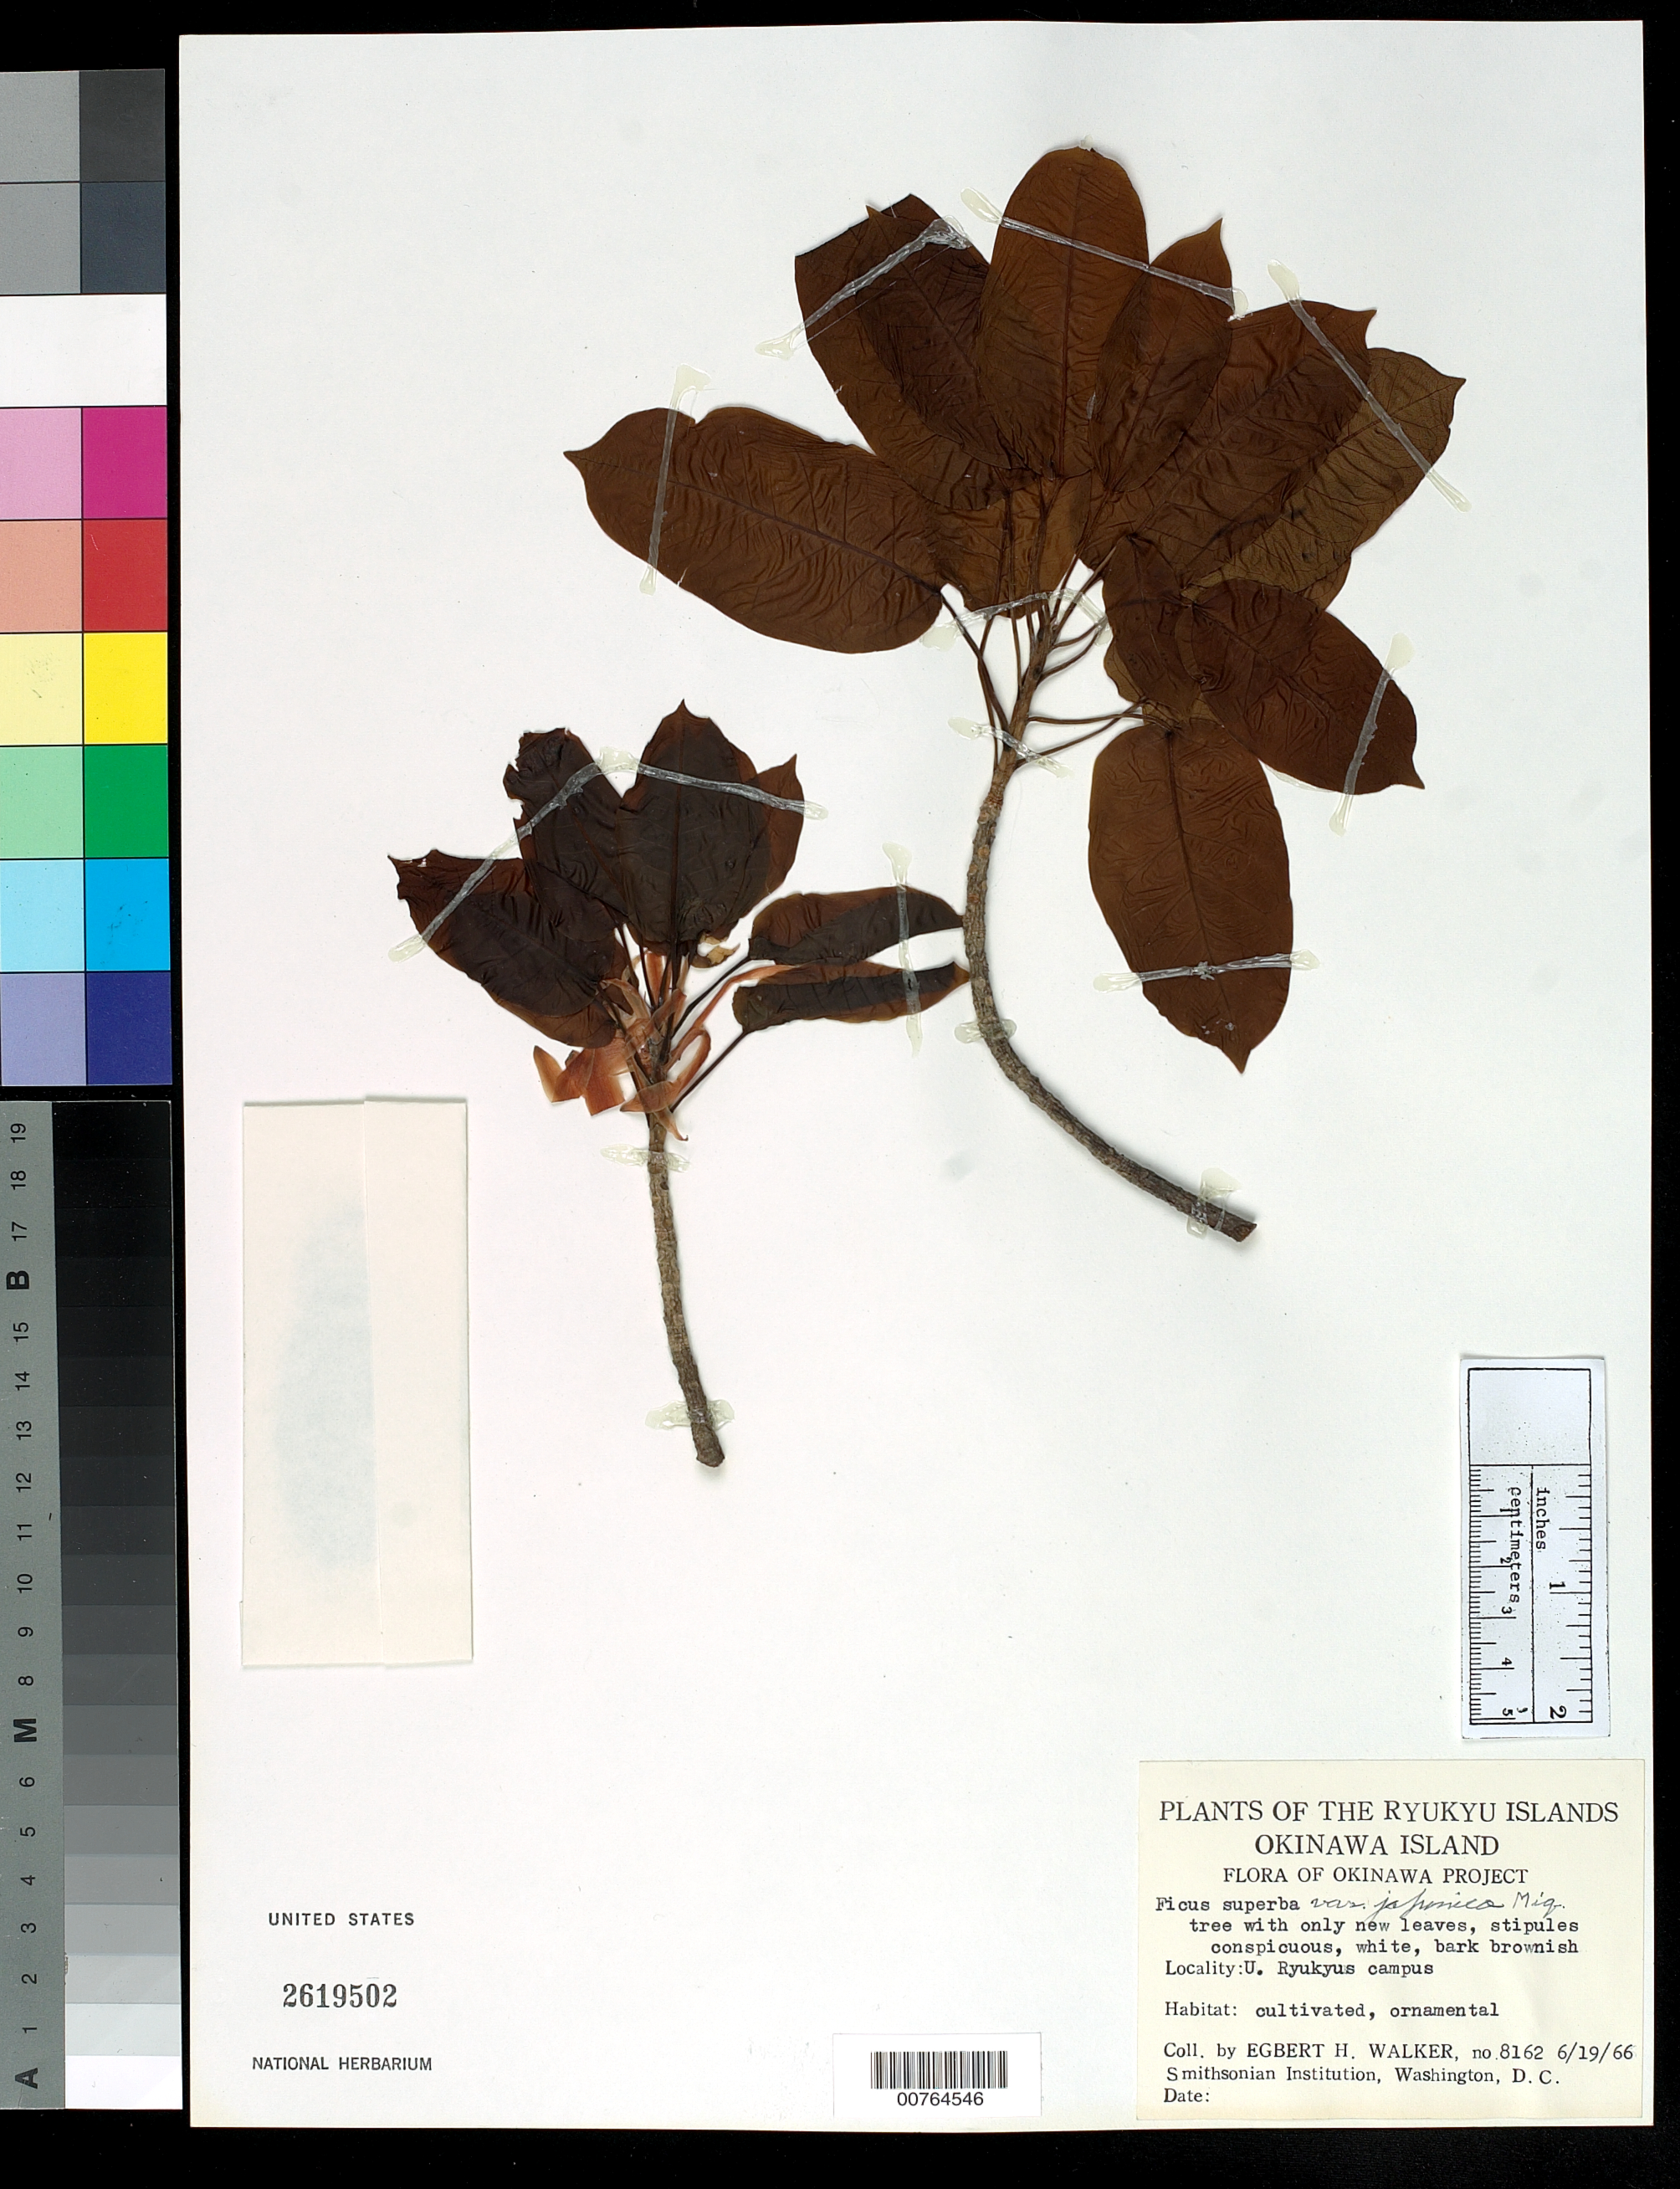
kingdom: Plantae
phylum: Tracheophyta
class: Magnoliopsida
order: Rosales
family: Moraceae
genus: Ficus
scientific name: Ficus superba var. japonica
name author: Miq.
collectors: E. H. Walker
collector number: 8162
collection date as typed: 19 Jun 1966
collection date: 1966-06-19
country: Japan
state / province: Okinawa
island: Okinawa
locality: University of Ryukyus campus.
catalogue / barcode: US 2619502